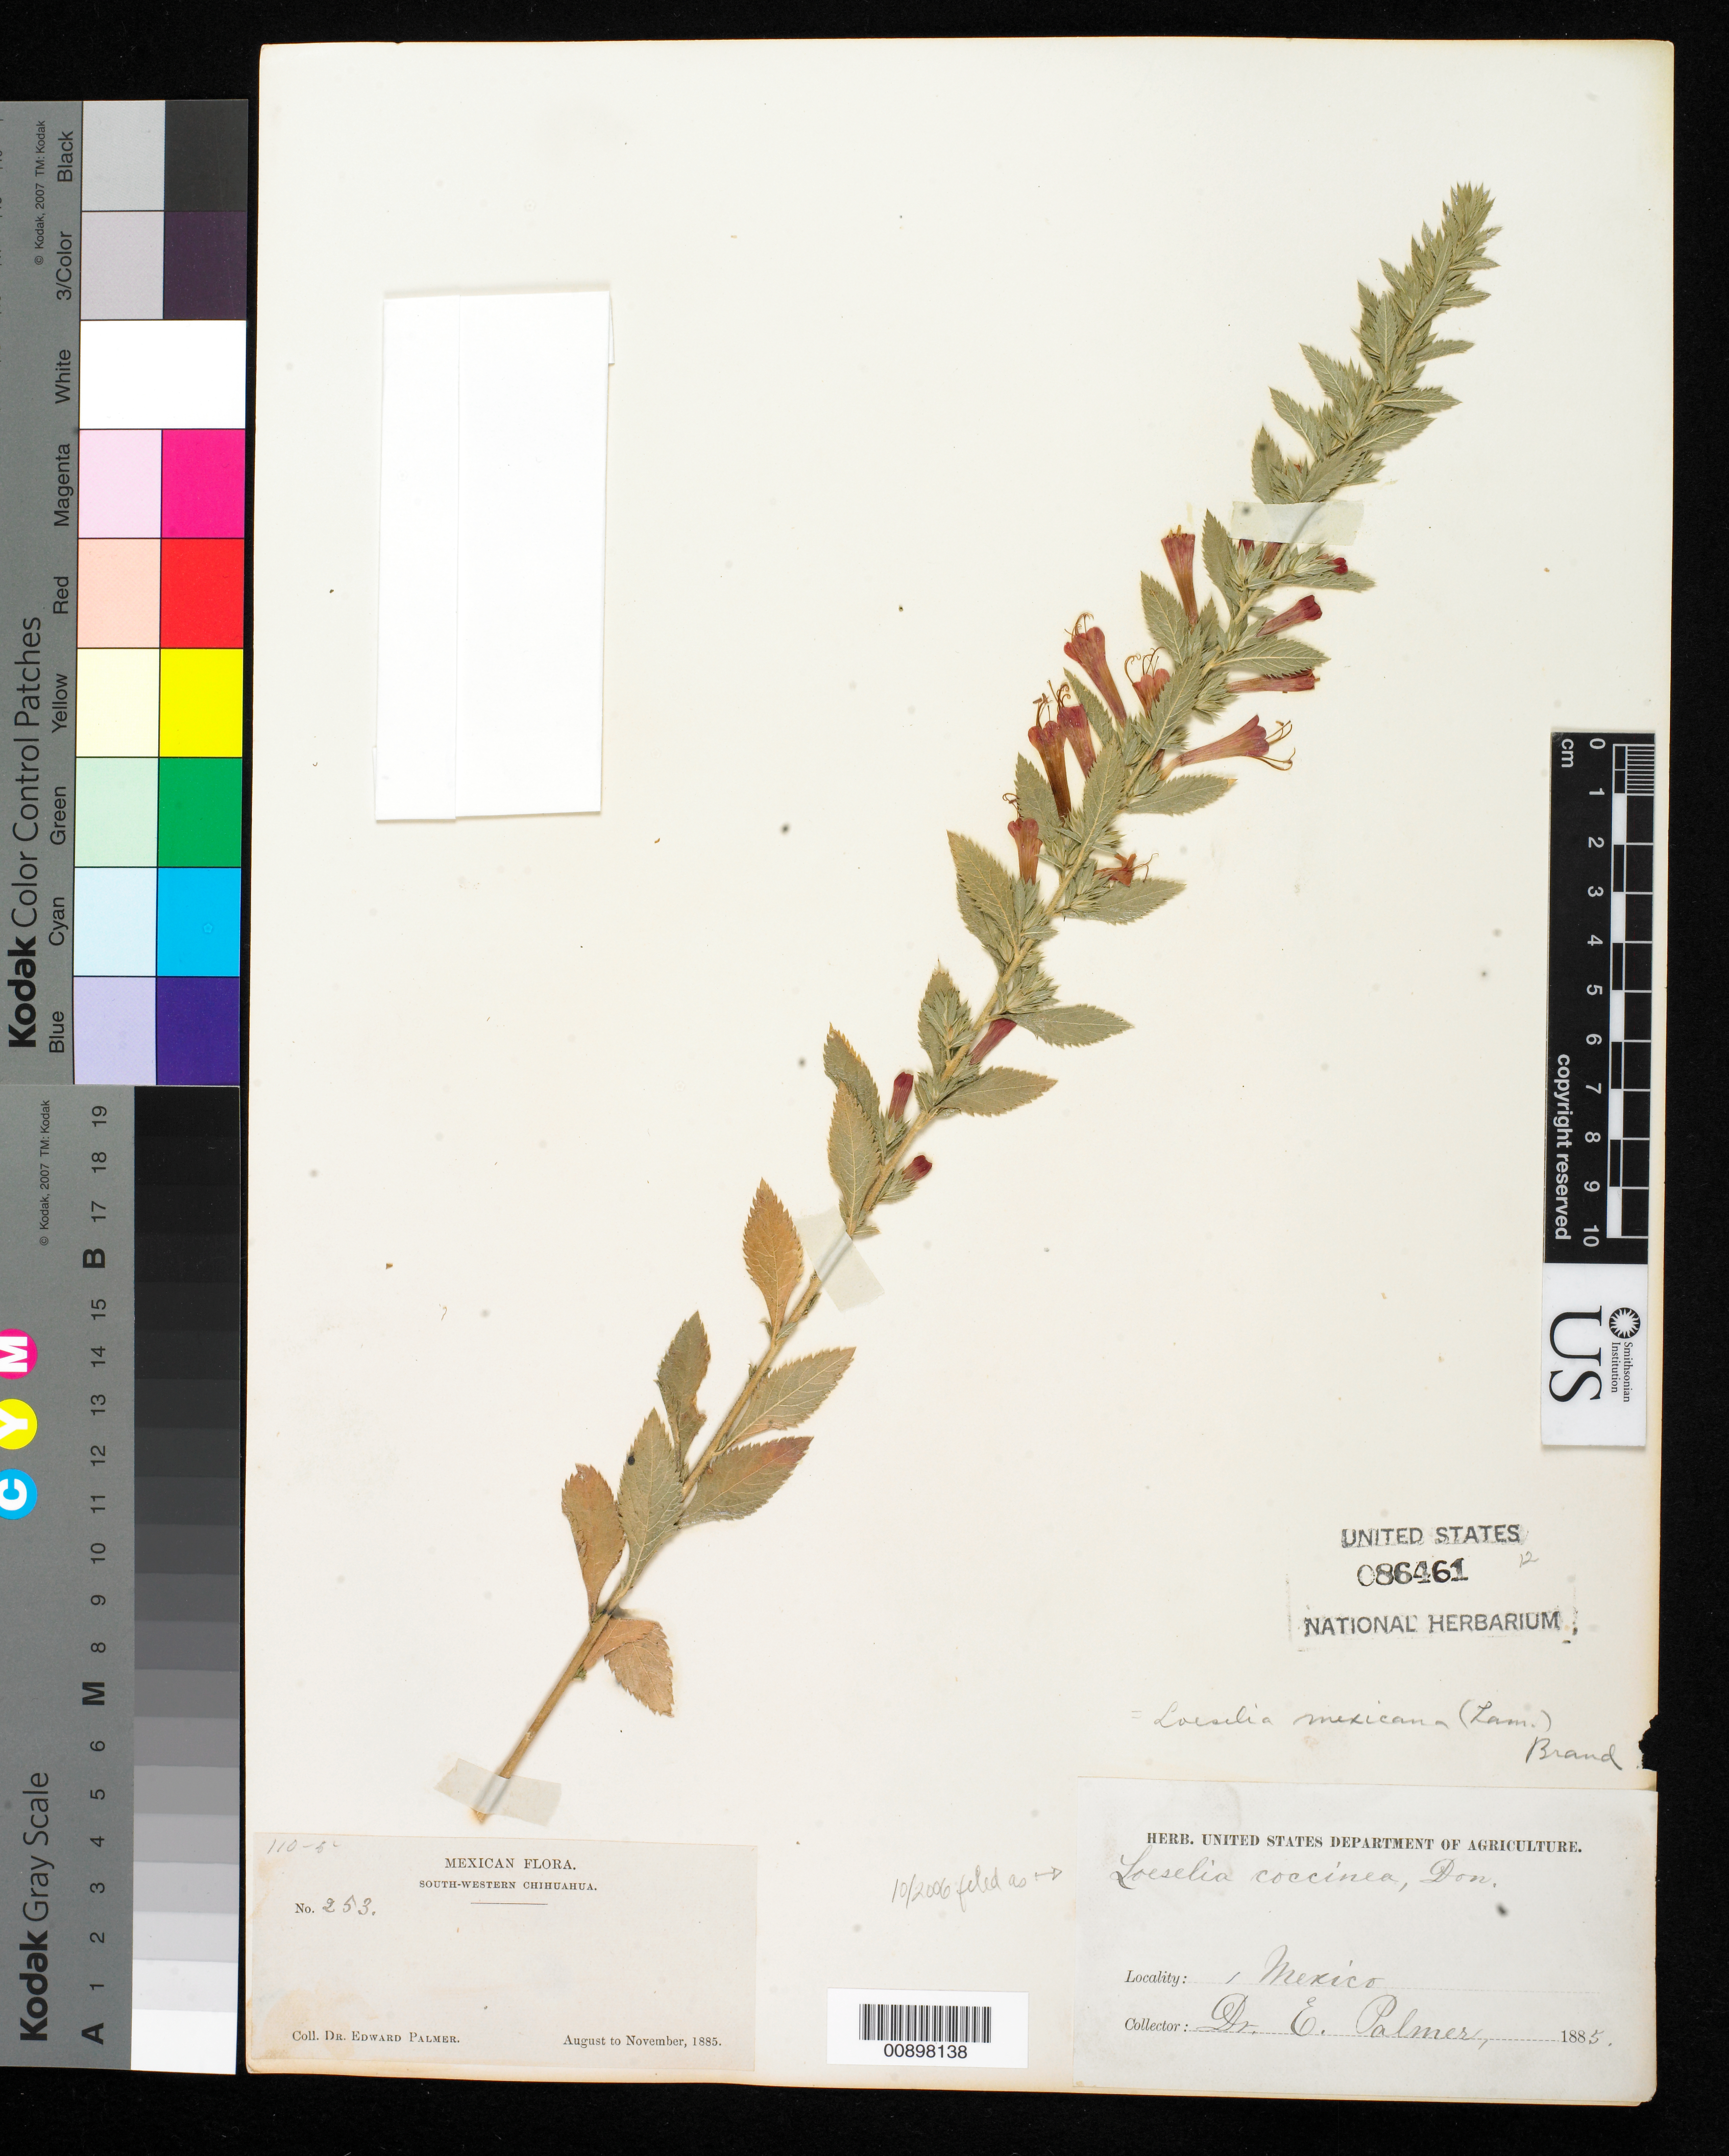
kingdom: Plantae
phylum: Tracheophyta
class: Magnoliopsida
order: Ericales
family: Polemoniaceae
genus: Loeselia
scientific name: Loeselia coccinea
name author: (Cav.) G. Don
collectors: E. Palmer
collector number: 253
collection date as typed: Aug 1885 to -- Nov 1885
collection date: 1885-08/1885-11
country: Mexico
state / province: Chihuahua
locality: South-Western Chihuahua.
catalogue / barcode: US 86461